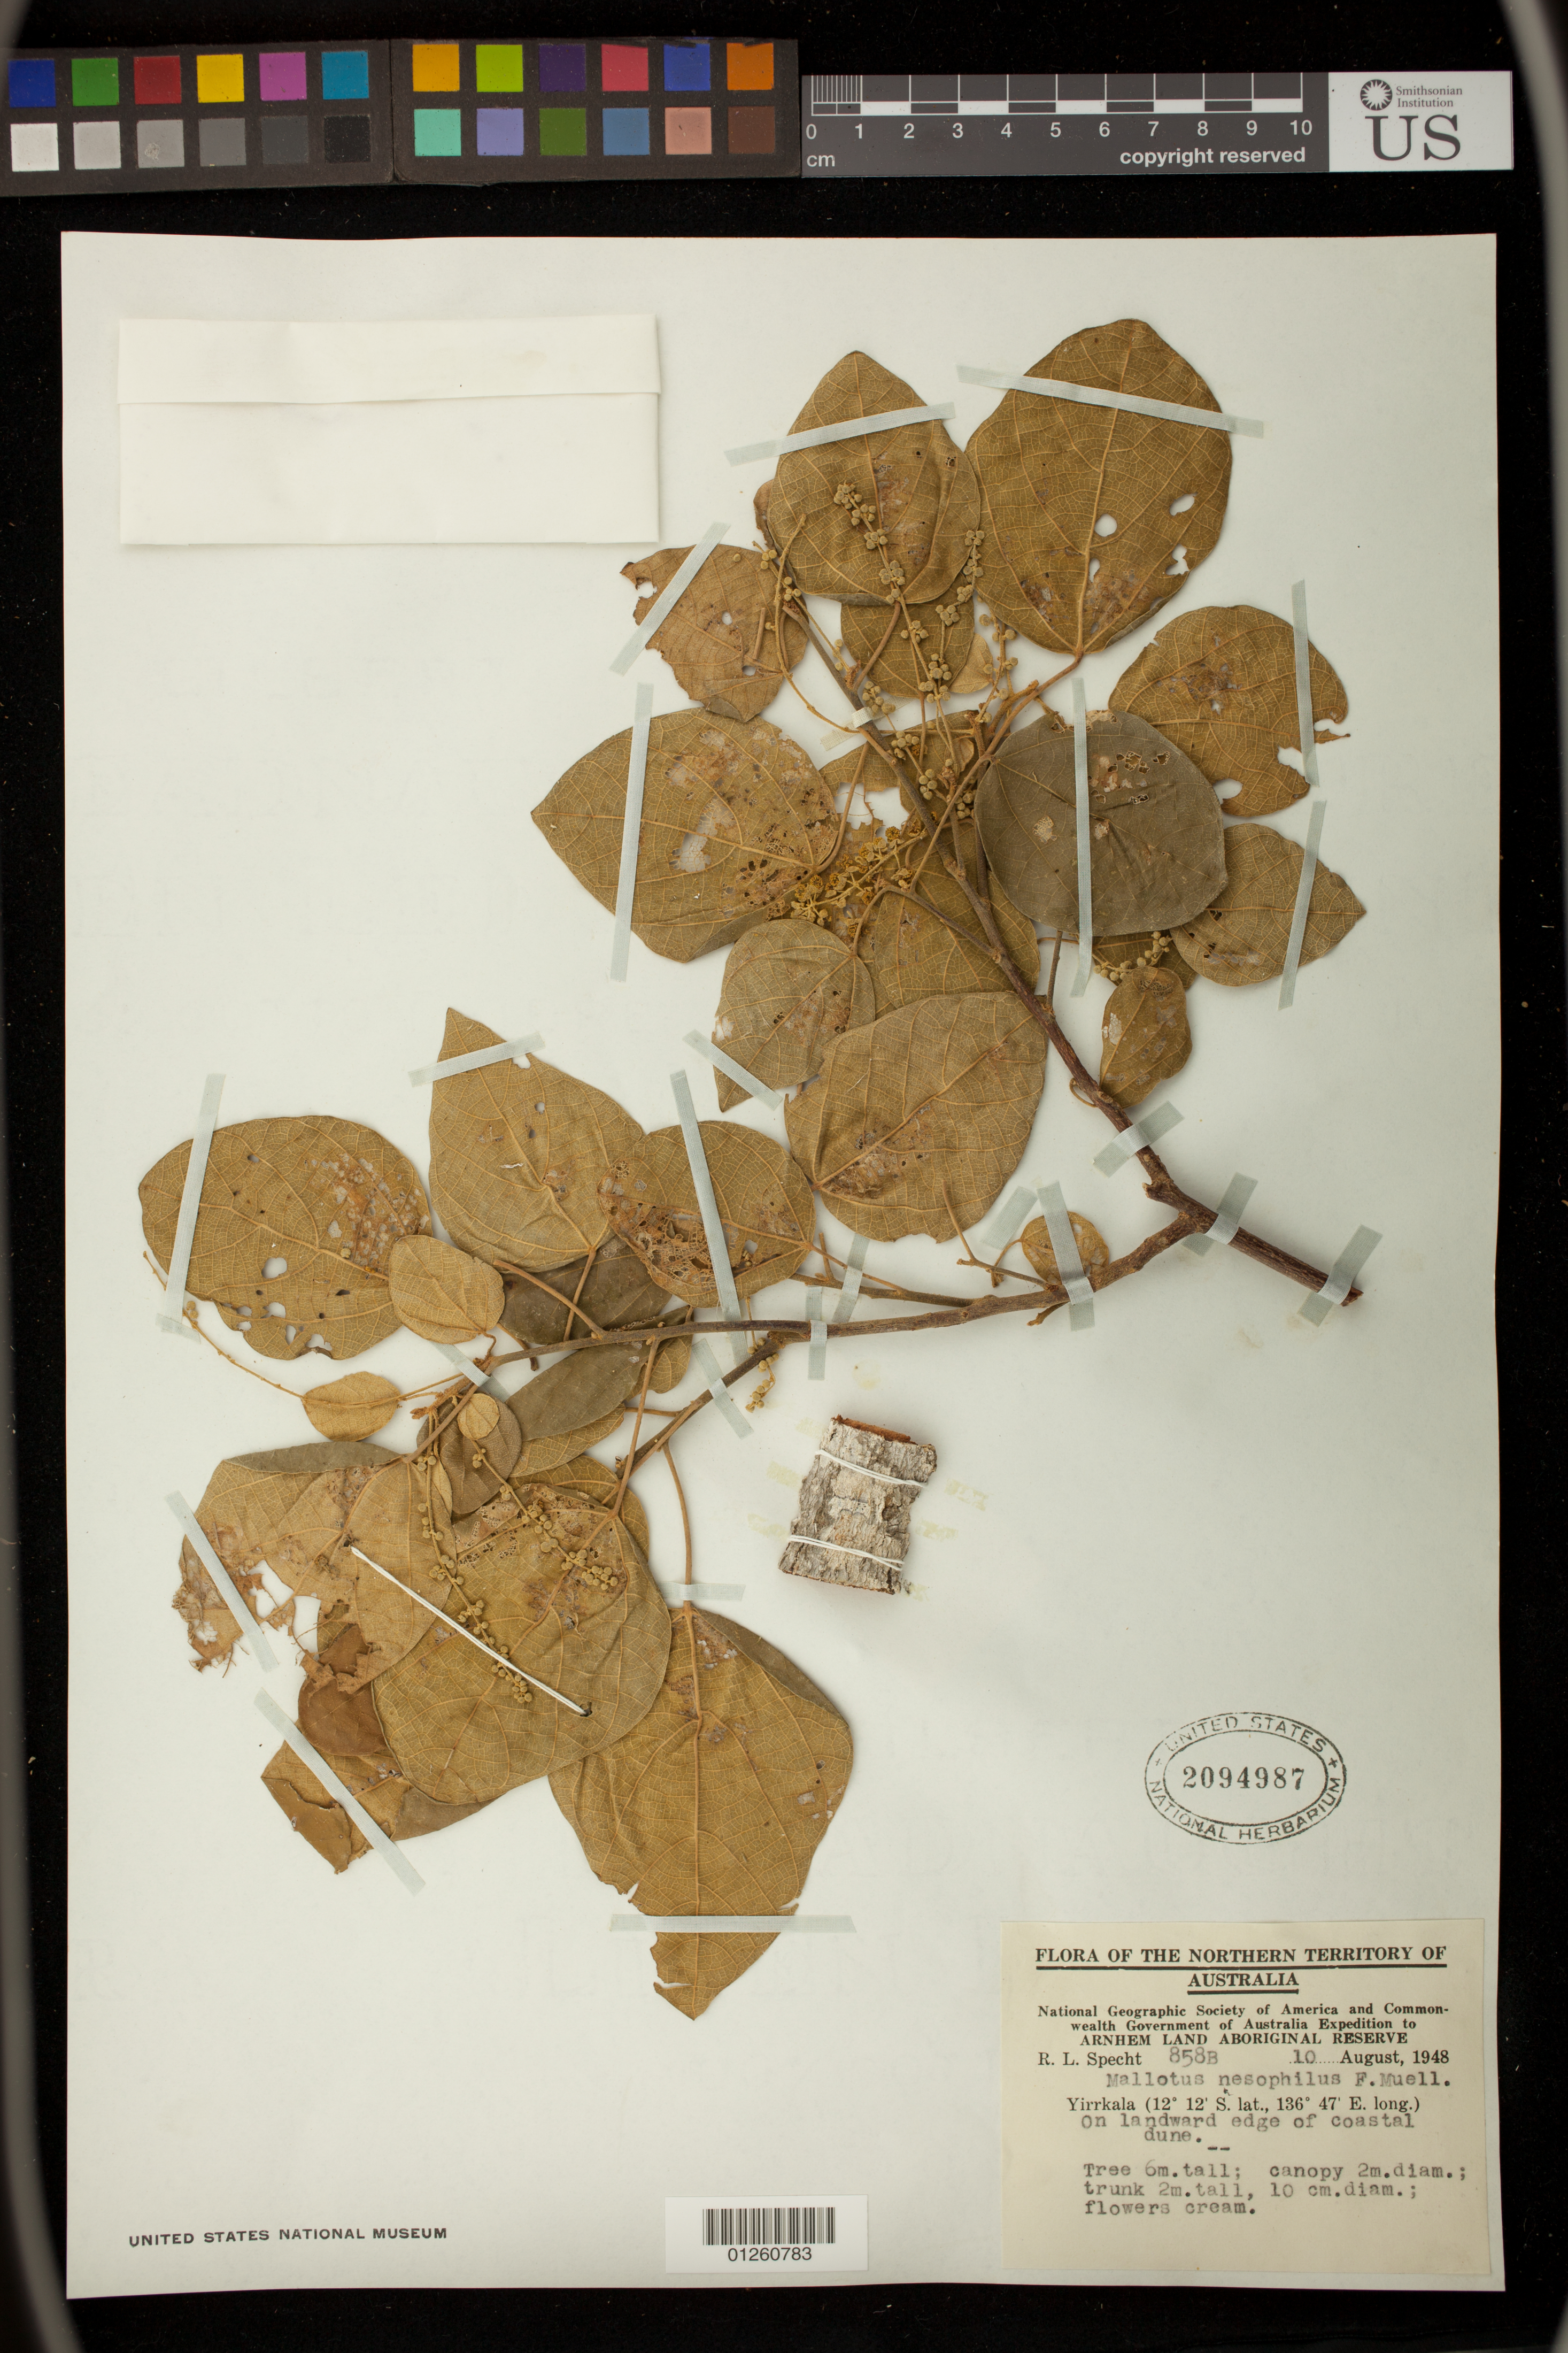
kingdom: Plantae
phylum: Tracheophyta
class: Magnoliopsida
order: Malpighiales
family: Euphorbiaceae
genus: Mallotus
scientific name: Mallotus nesophilus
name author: Müll. Arg.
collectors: R. L. Specht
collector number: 858B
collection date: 1948-08-10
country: Australia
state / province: Northern Territory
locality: Yirrkala, on landward edge of coastal dune.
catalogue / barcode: US 2094987